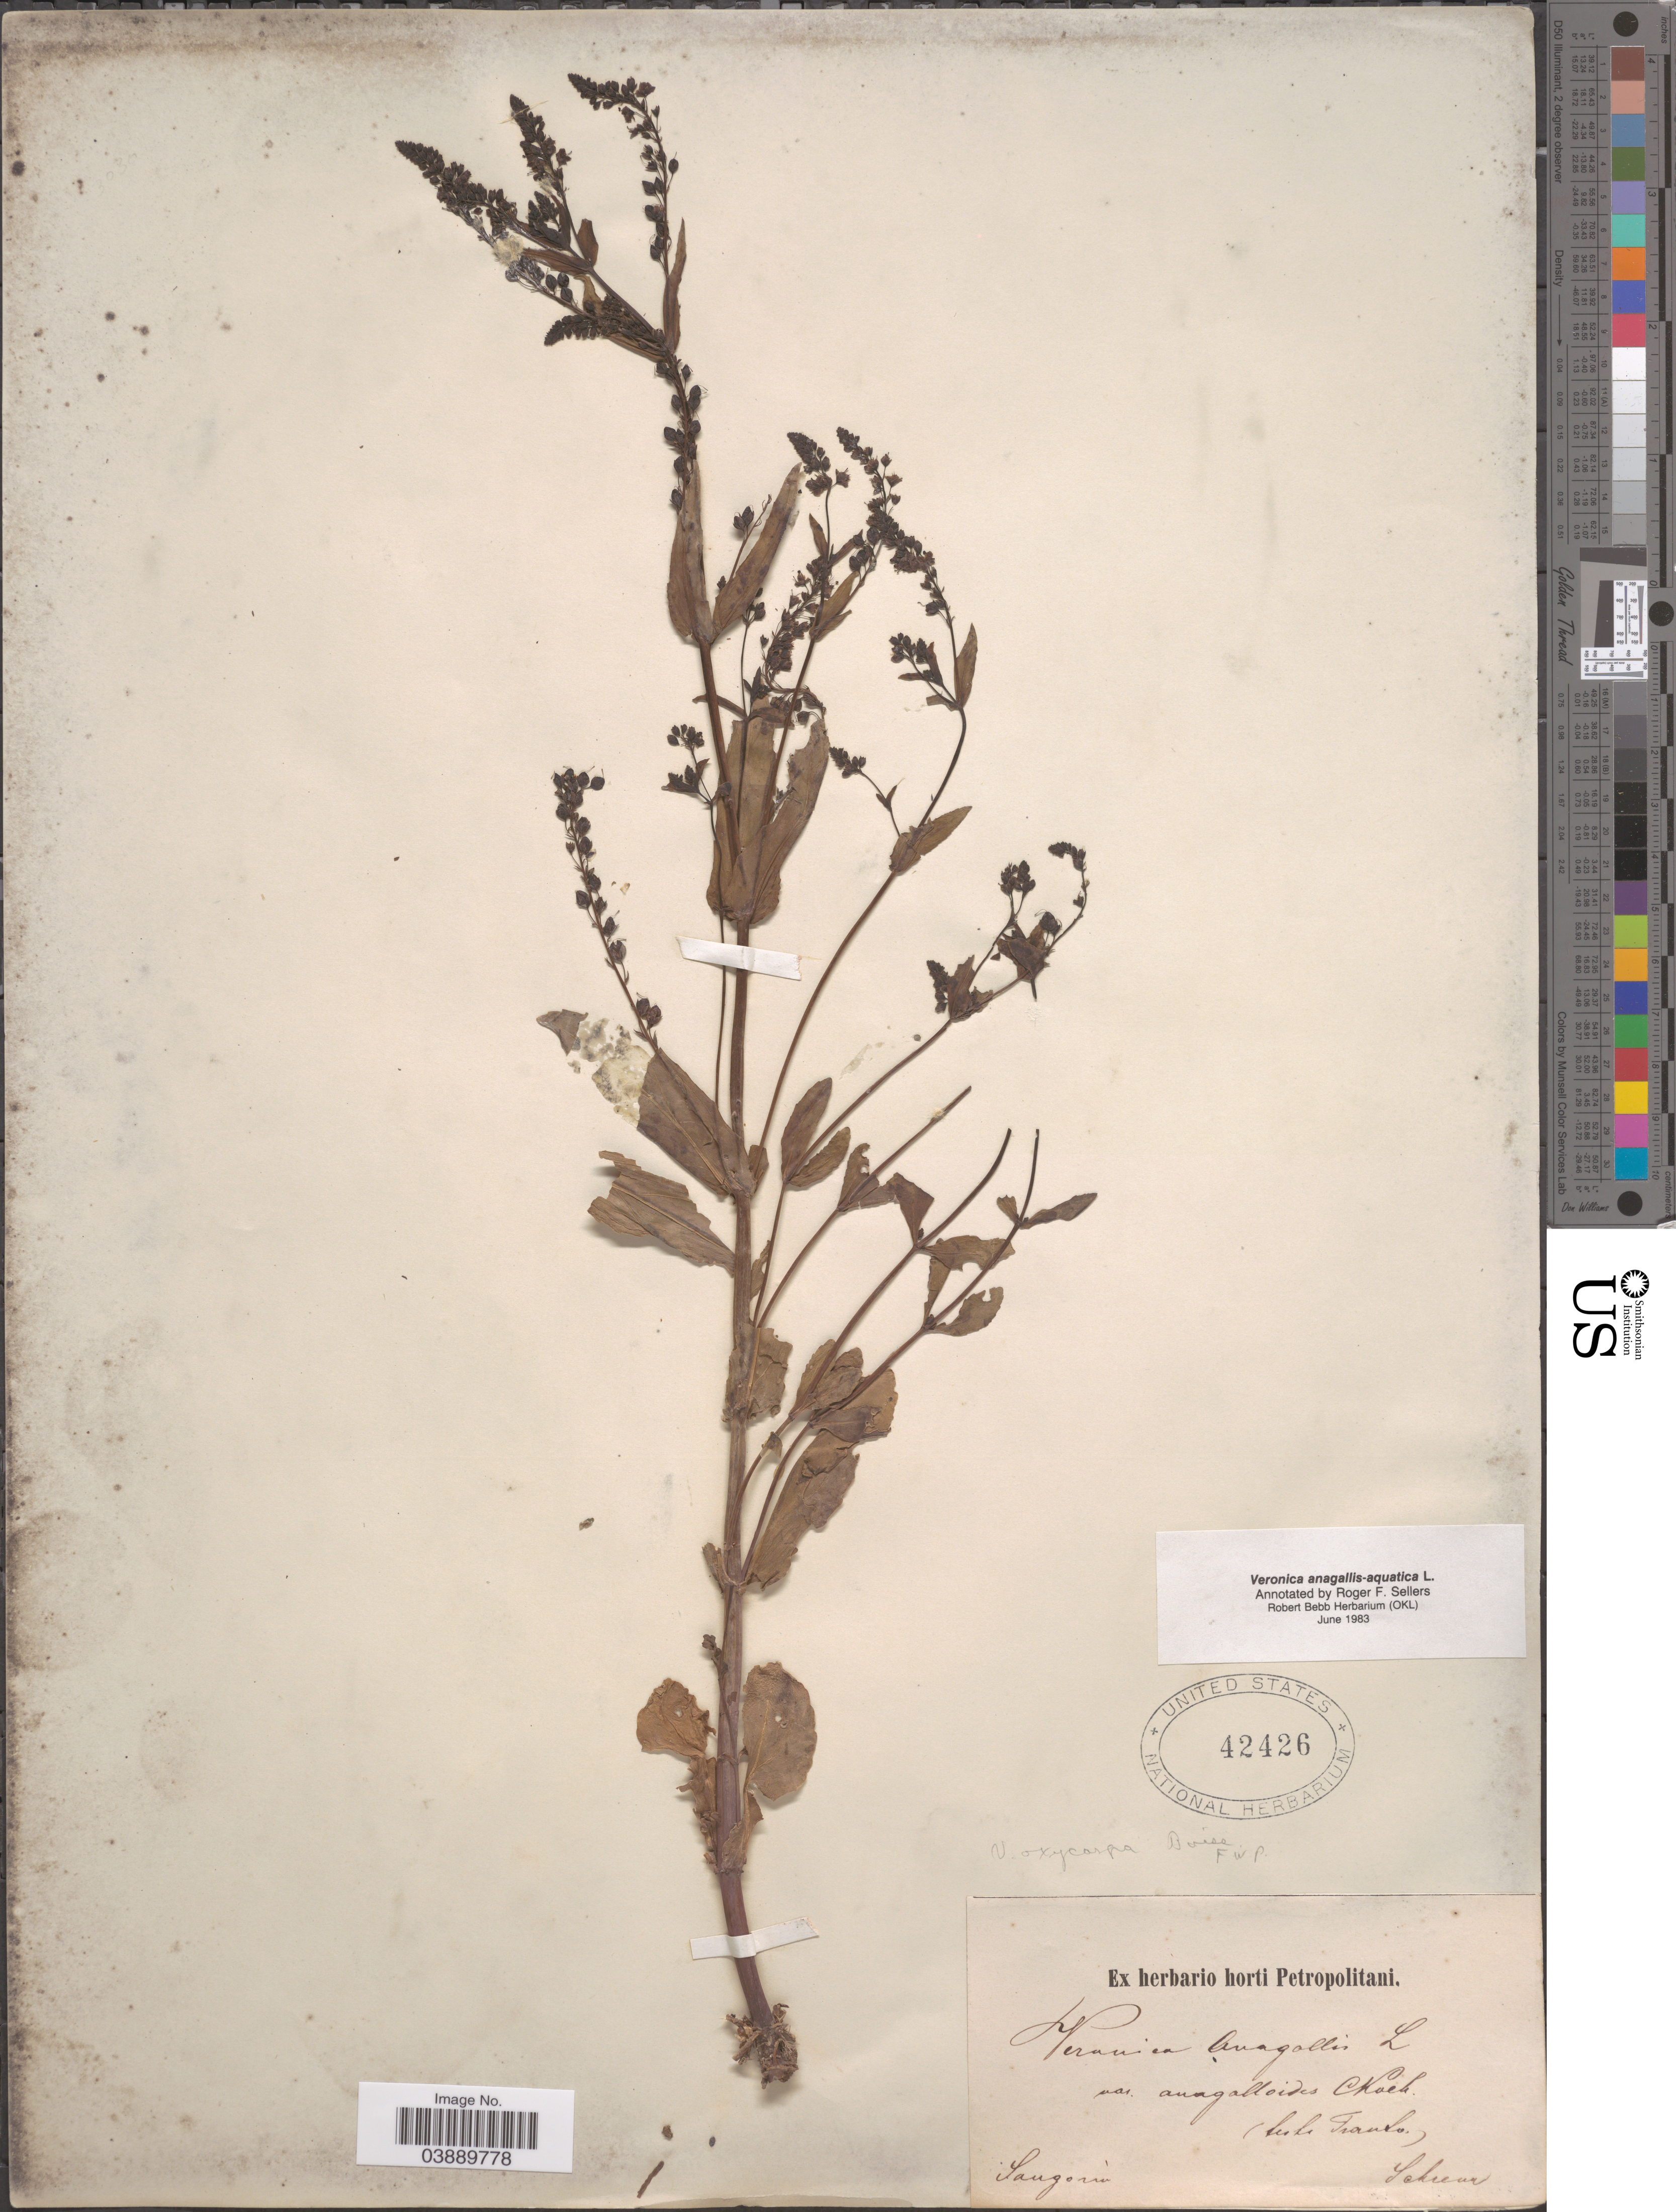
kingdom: Plantae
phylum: Tracheophyta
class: Magnoliopsida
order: Lamiales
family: Plantaginaceae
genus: Veronica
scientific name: Veronica anagallis-aquatica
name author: L.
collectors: A.G. Schrenk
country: Kazakhstan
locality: Songaria.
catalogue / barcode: US 42426